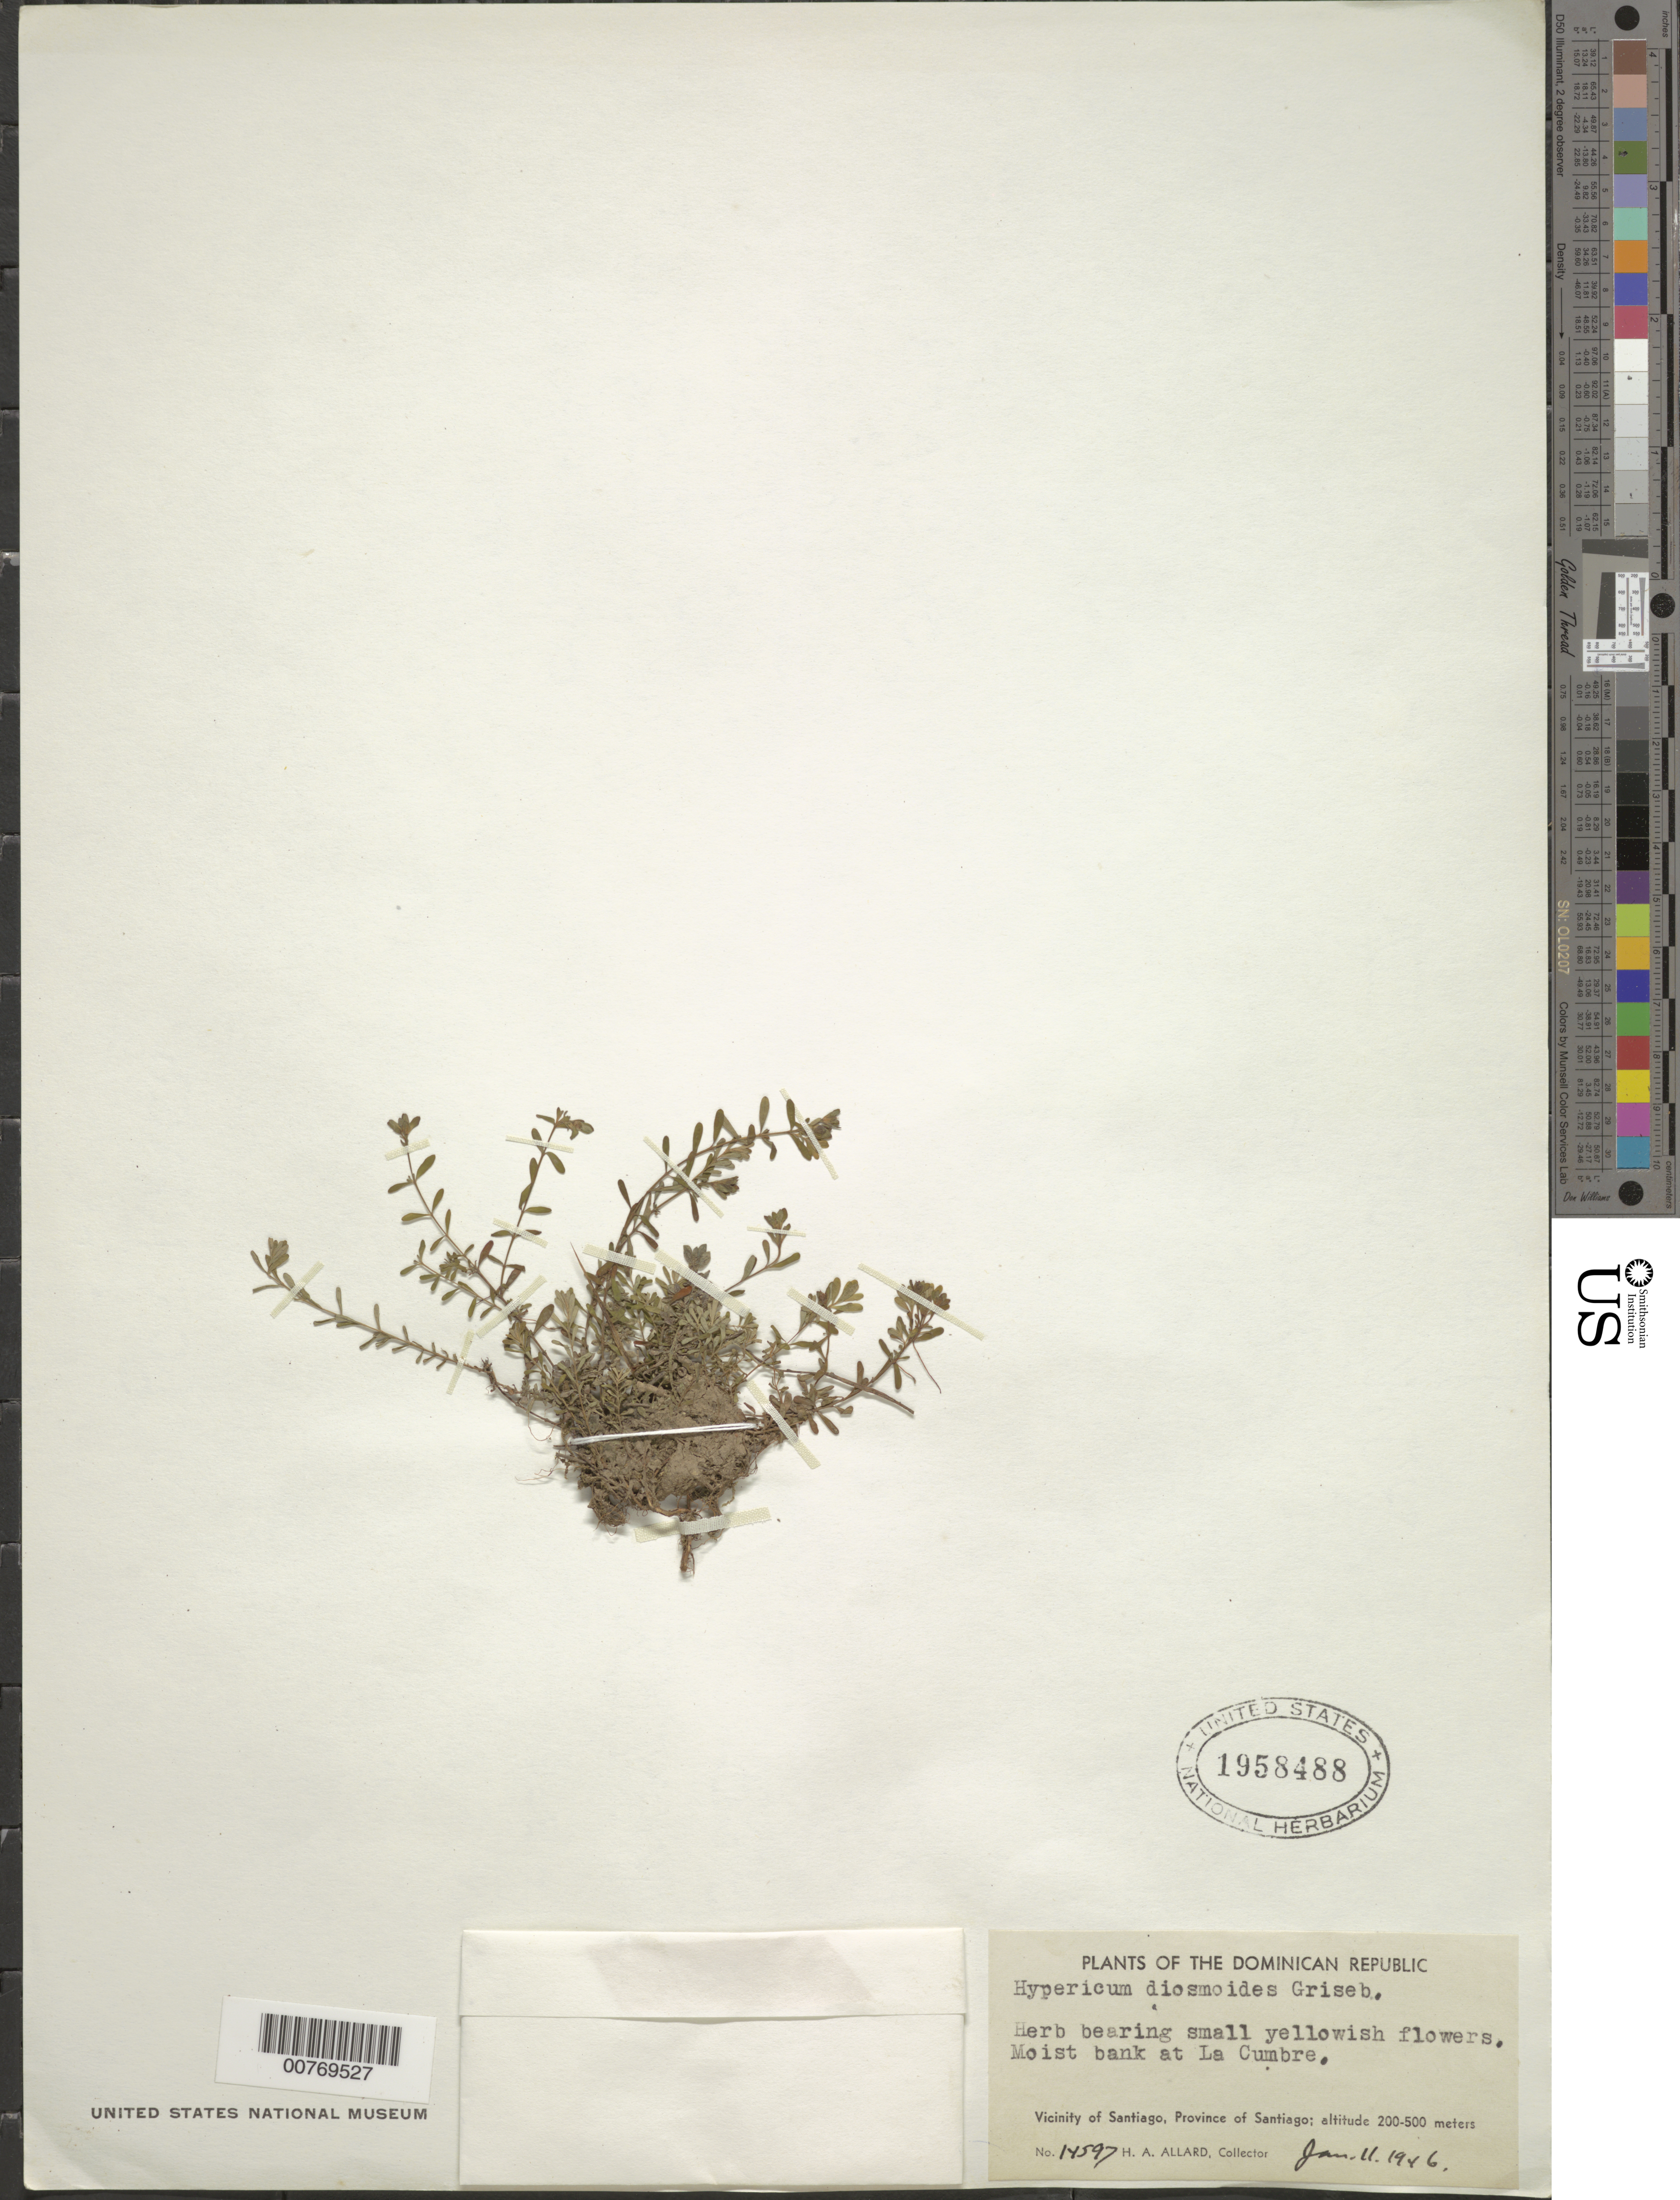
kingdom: Plantae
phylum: Tracheophyta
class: Magnoliopsida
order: Malpighiales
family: Hypericaceae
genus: Hypericum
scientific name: Hypericum diosmoides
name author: Griseb.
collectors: H. A. Allard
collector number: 14597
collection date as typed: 11 Jan 1946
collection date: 1946-01-11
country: Dominican Republic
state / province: Santiago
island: Hispaniola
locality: Vacinity of Santiago, La Cumbre.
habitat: Moist bank.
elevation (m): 200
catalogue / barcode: US 1958488